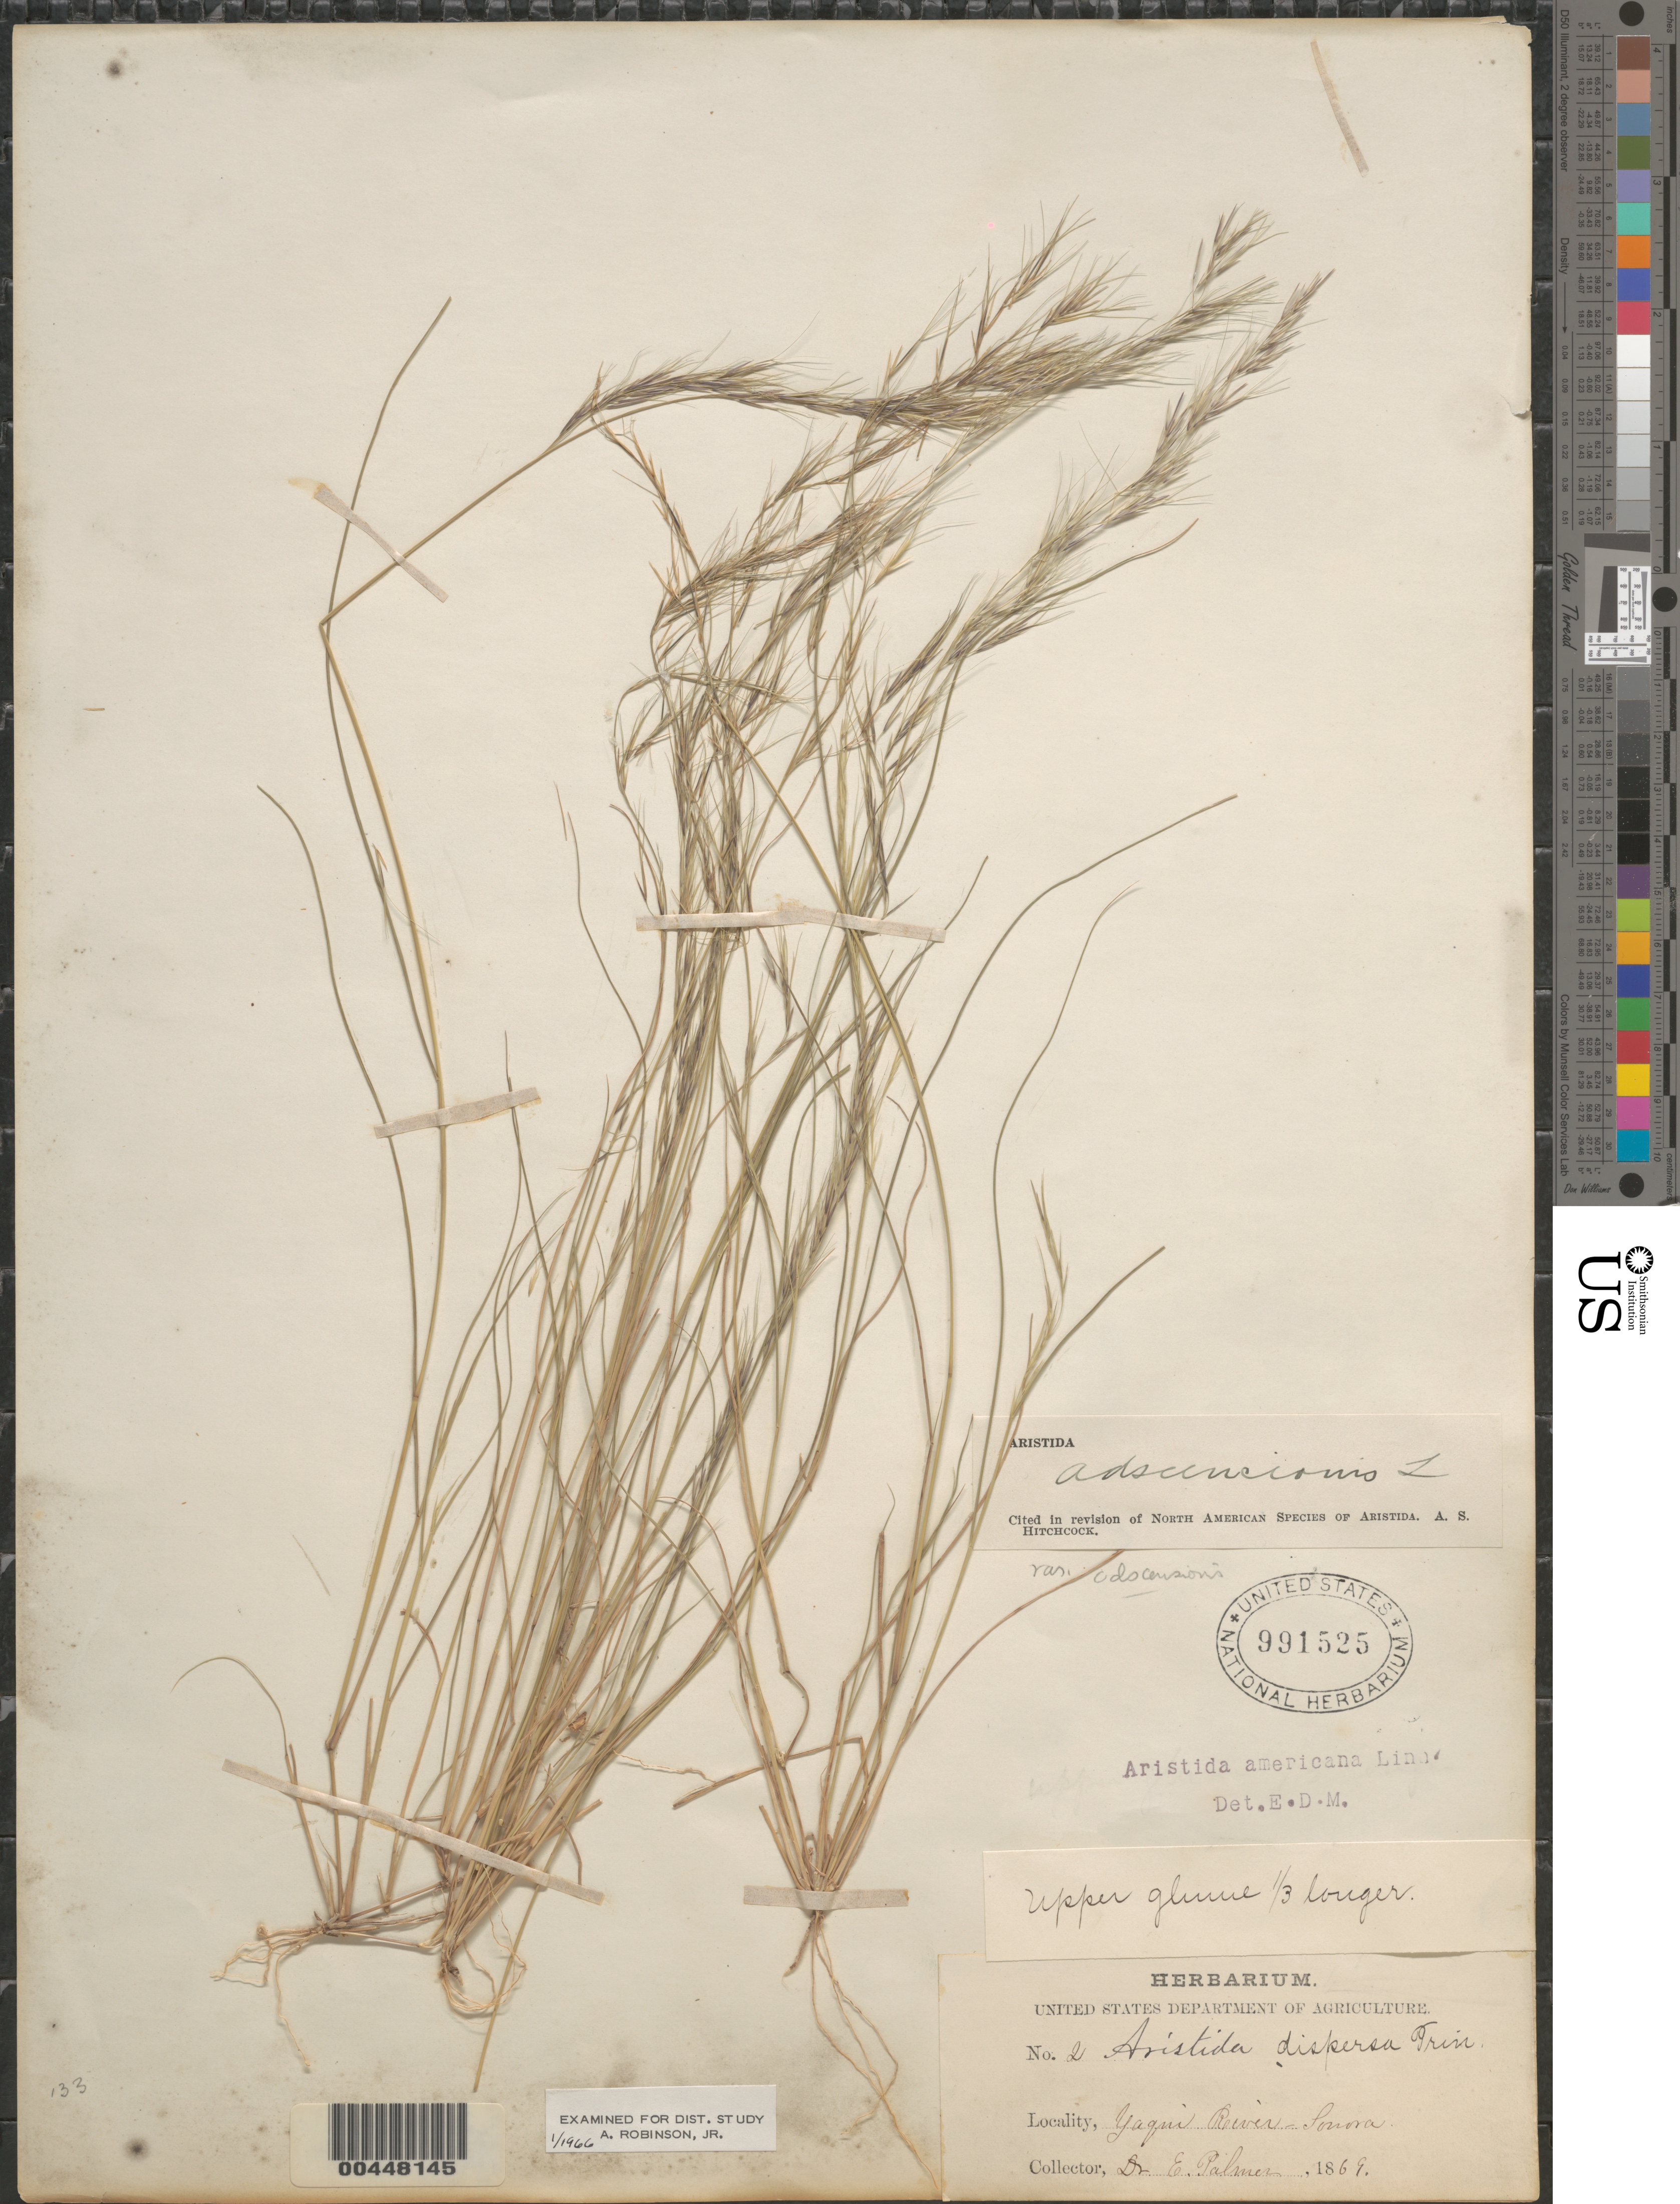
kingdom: Plantae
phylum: Tracheophyta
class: Liliopsida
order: Poales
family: Poaceae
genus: Aristida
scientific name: Aristida adscensionis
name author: L.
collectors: E. Palmer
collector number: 2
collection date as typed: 1869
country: Mexico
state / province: Sinaloa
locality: Yaqui River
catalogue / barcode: US 991525